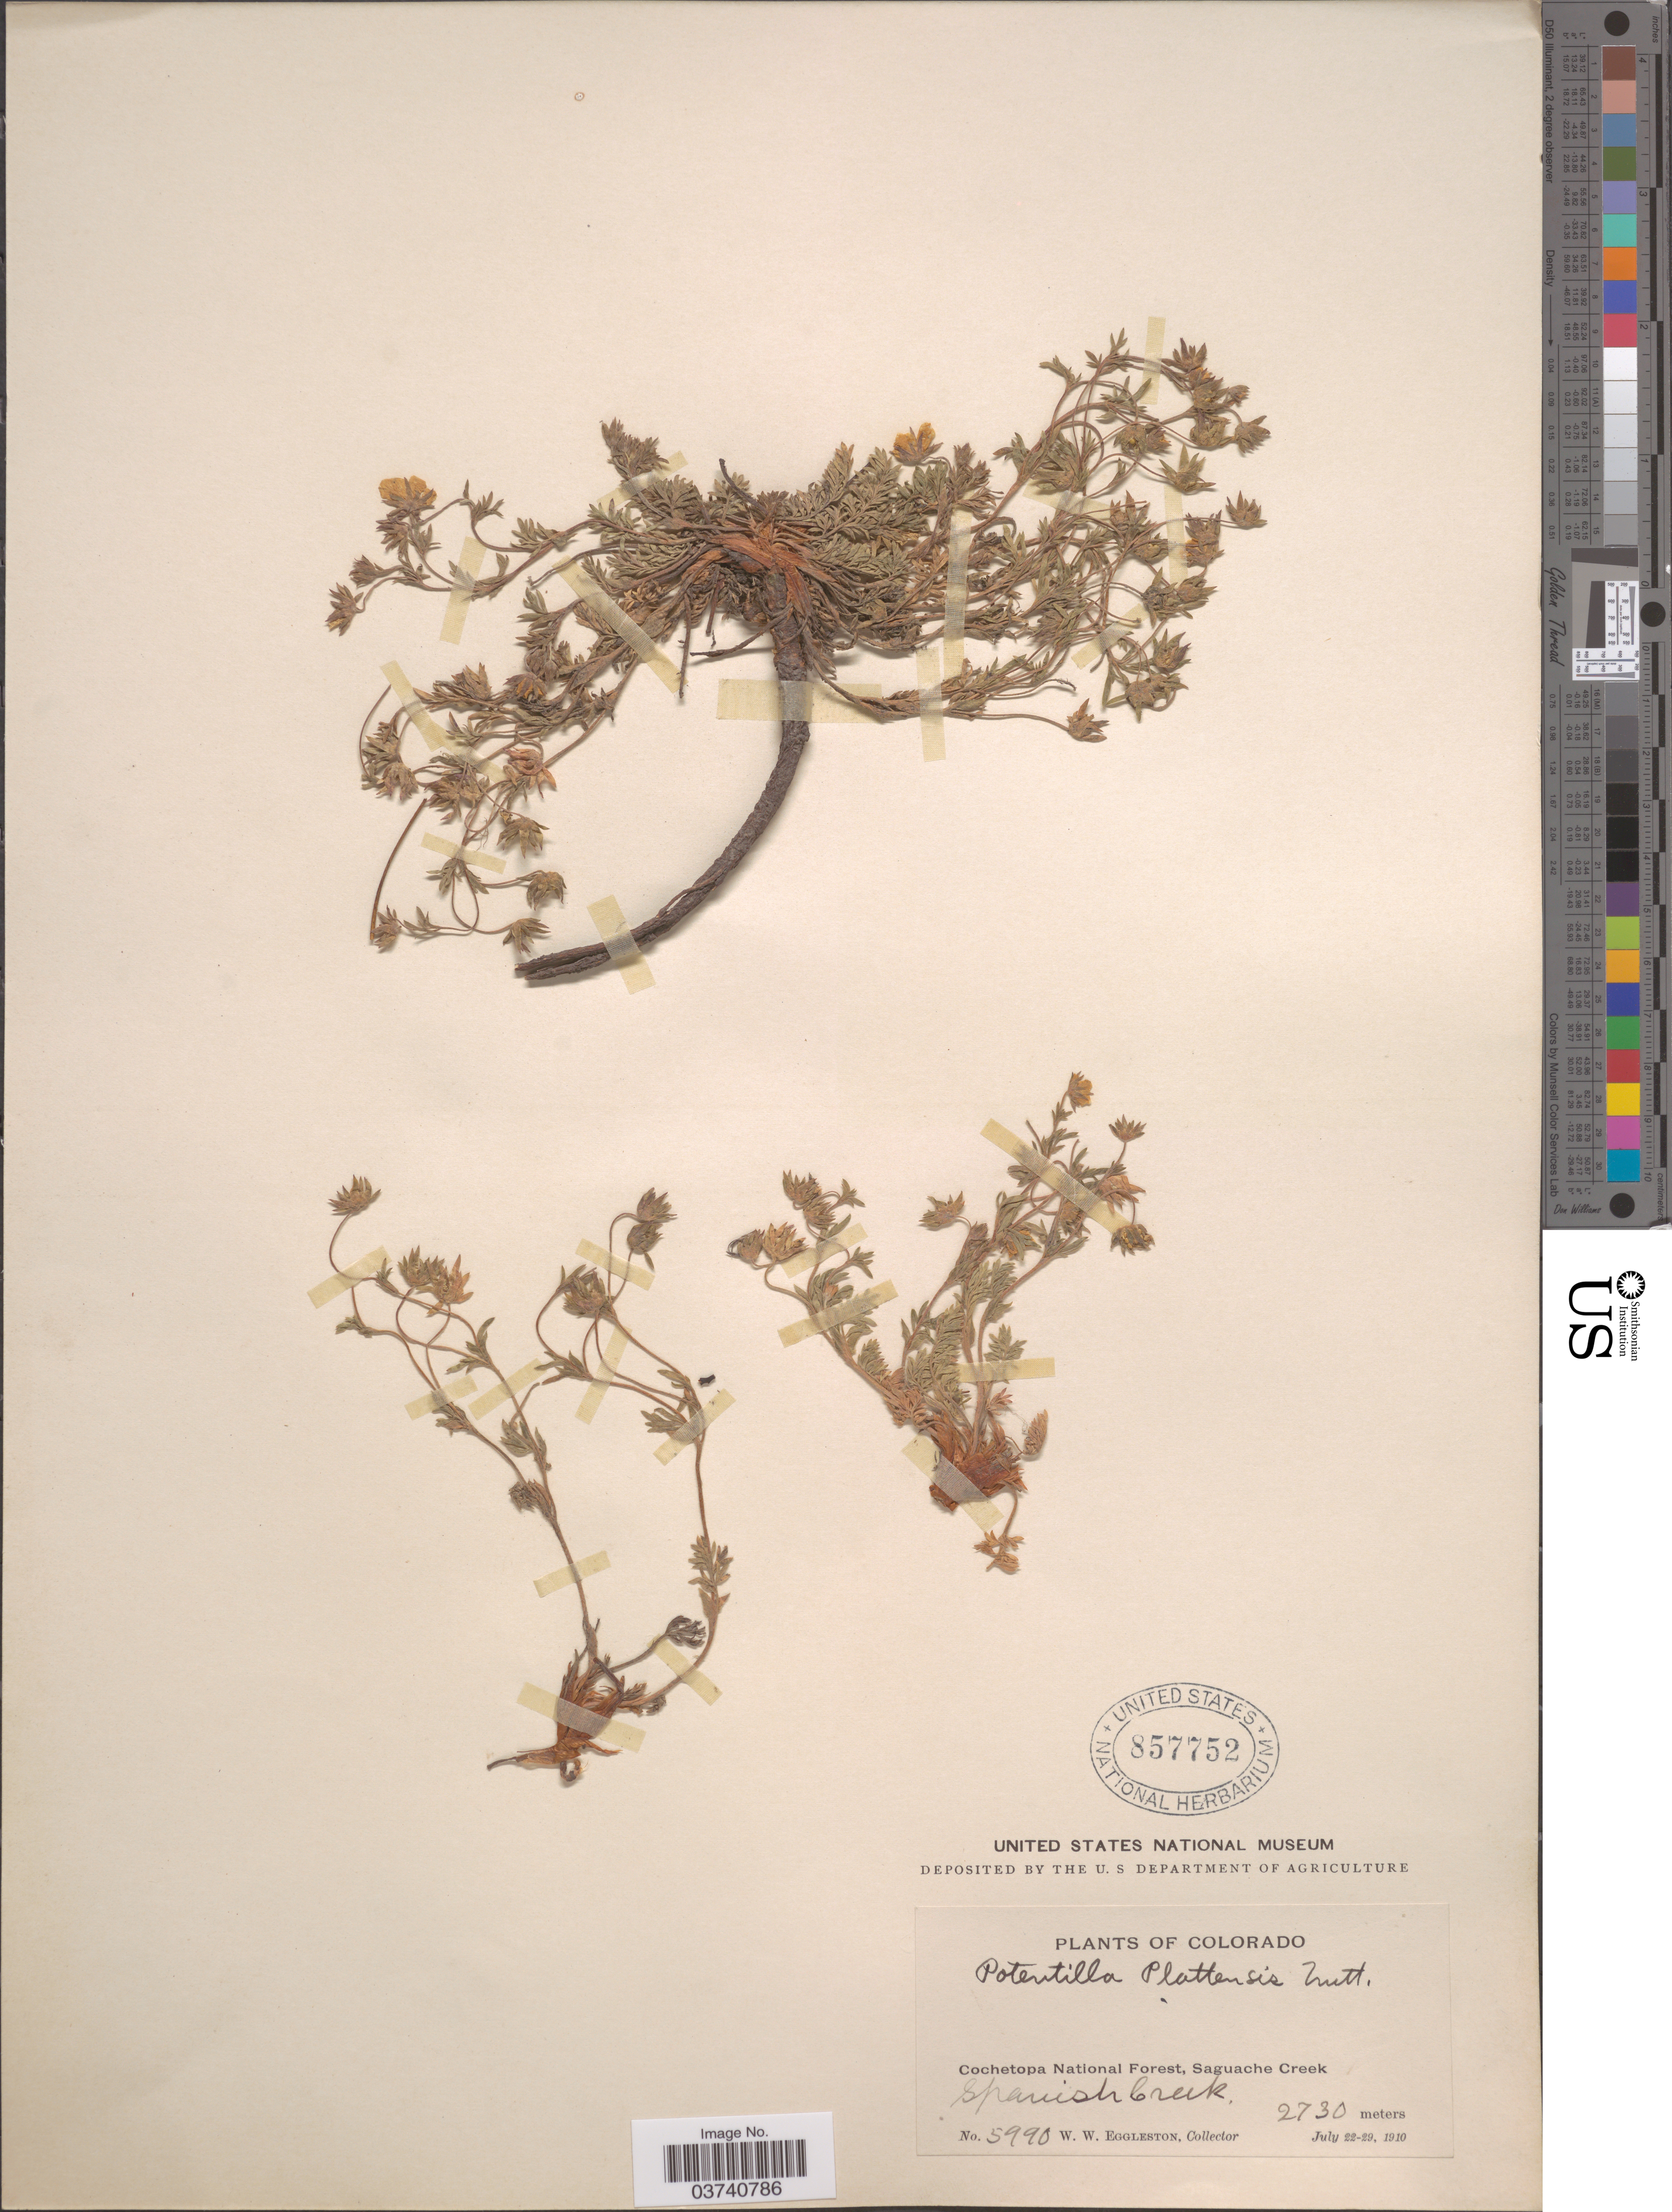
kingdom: Plantae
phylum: Tracheophyta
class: Magnoliopsida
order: Rosales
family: Rosaceae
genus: Potentilla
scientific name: Potentilla plattensis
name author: Nutt.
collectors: W. W. Eggleston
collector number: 5990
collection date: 1910-07-22/1910-07-29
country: United States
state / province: Colorado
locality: Cochetopa National Forest, Saguache Creek. Spanish Creek.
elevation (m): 2730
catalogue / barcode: US 857752